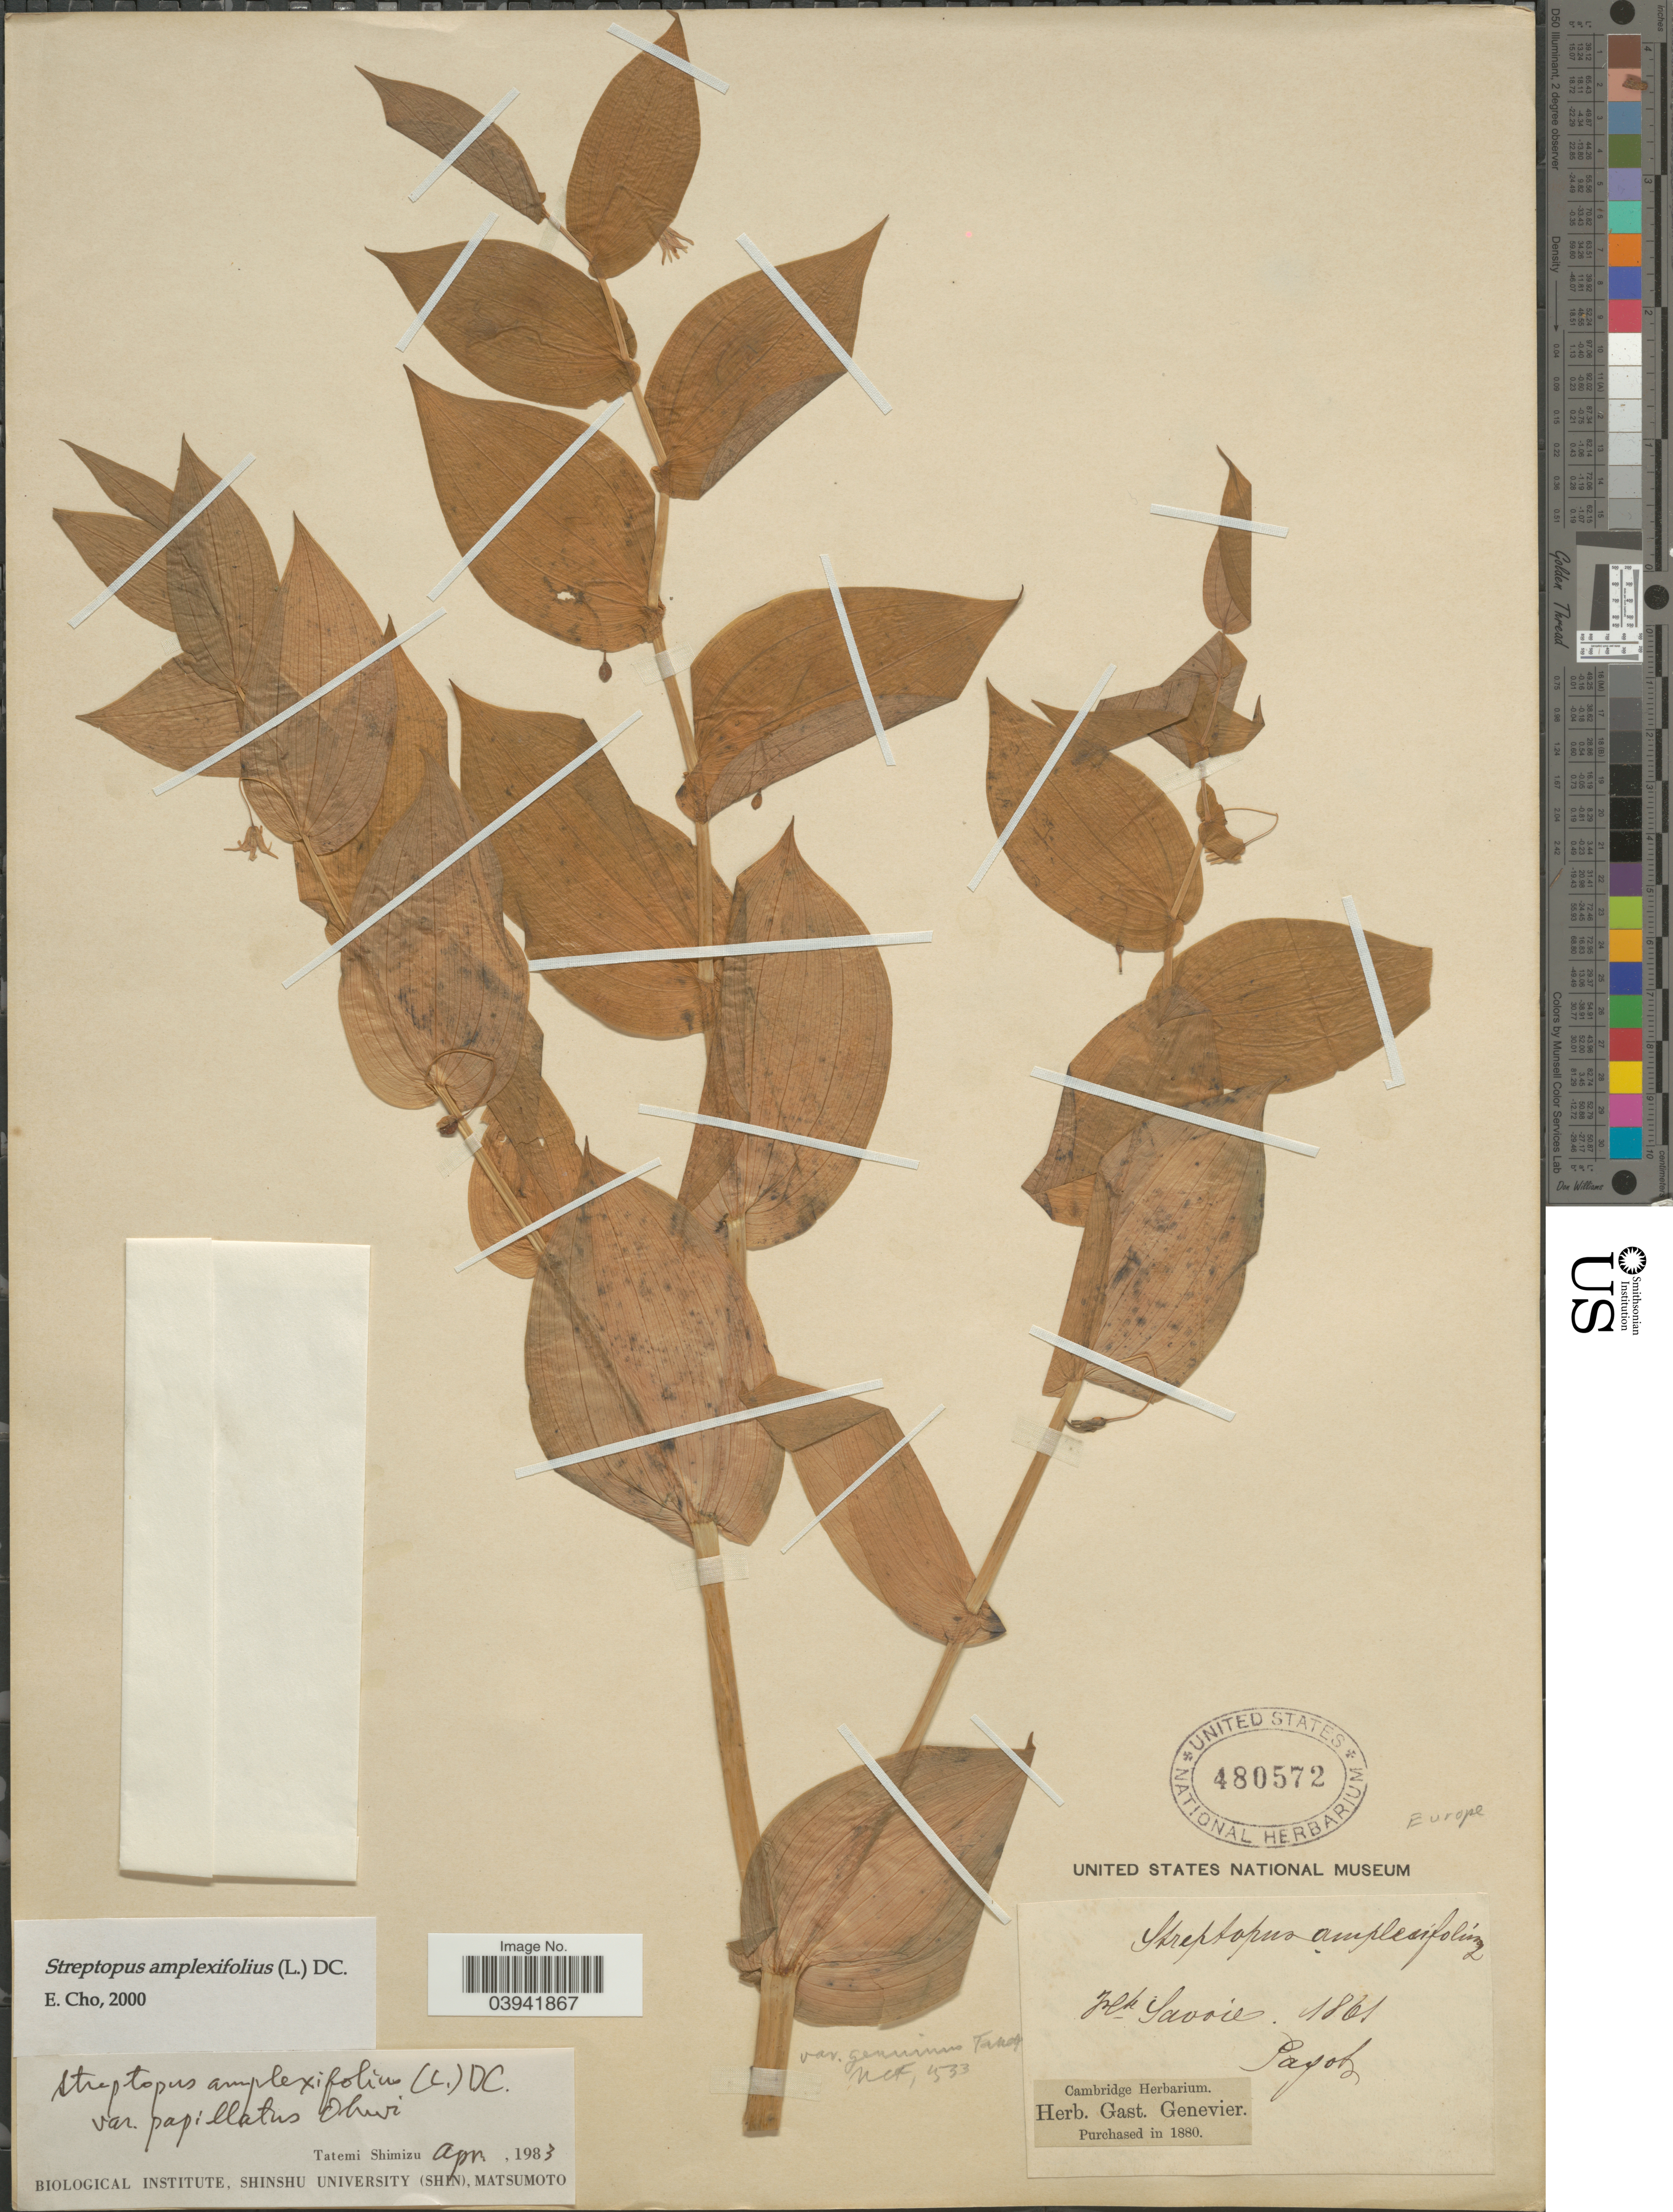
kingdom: Plantae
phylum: Tracheophyta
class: Liliopsida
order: Liliales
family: Liliaceae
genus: Streptopus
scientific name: Streptopus amplexifolius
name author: (L.) DC.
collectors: Payot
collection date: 1861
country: France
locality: Folk Savoie. Europe.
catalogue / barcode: US 480572